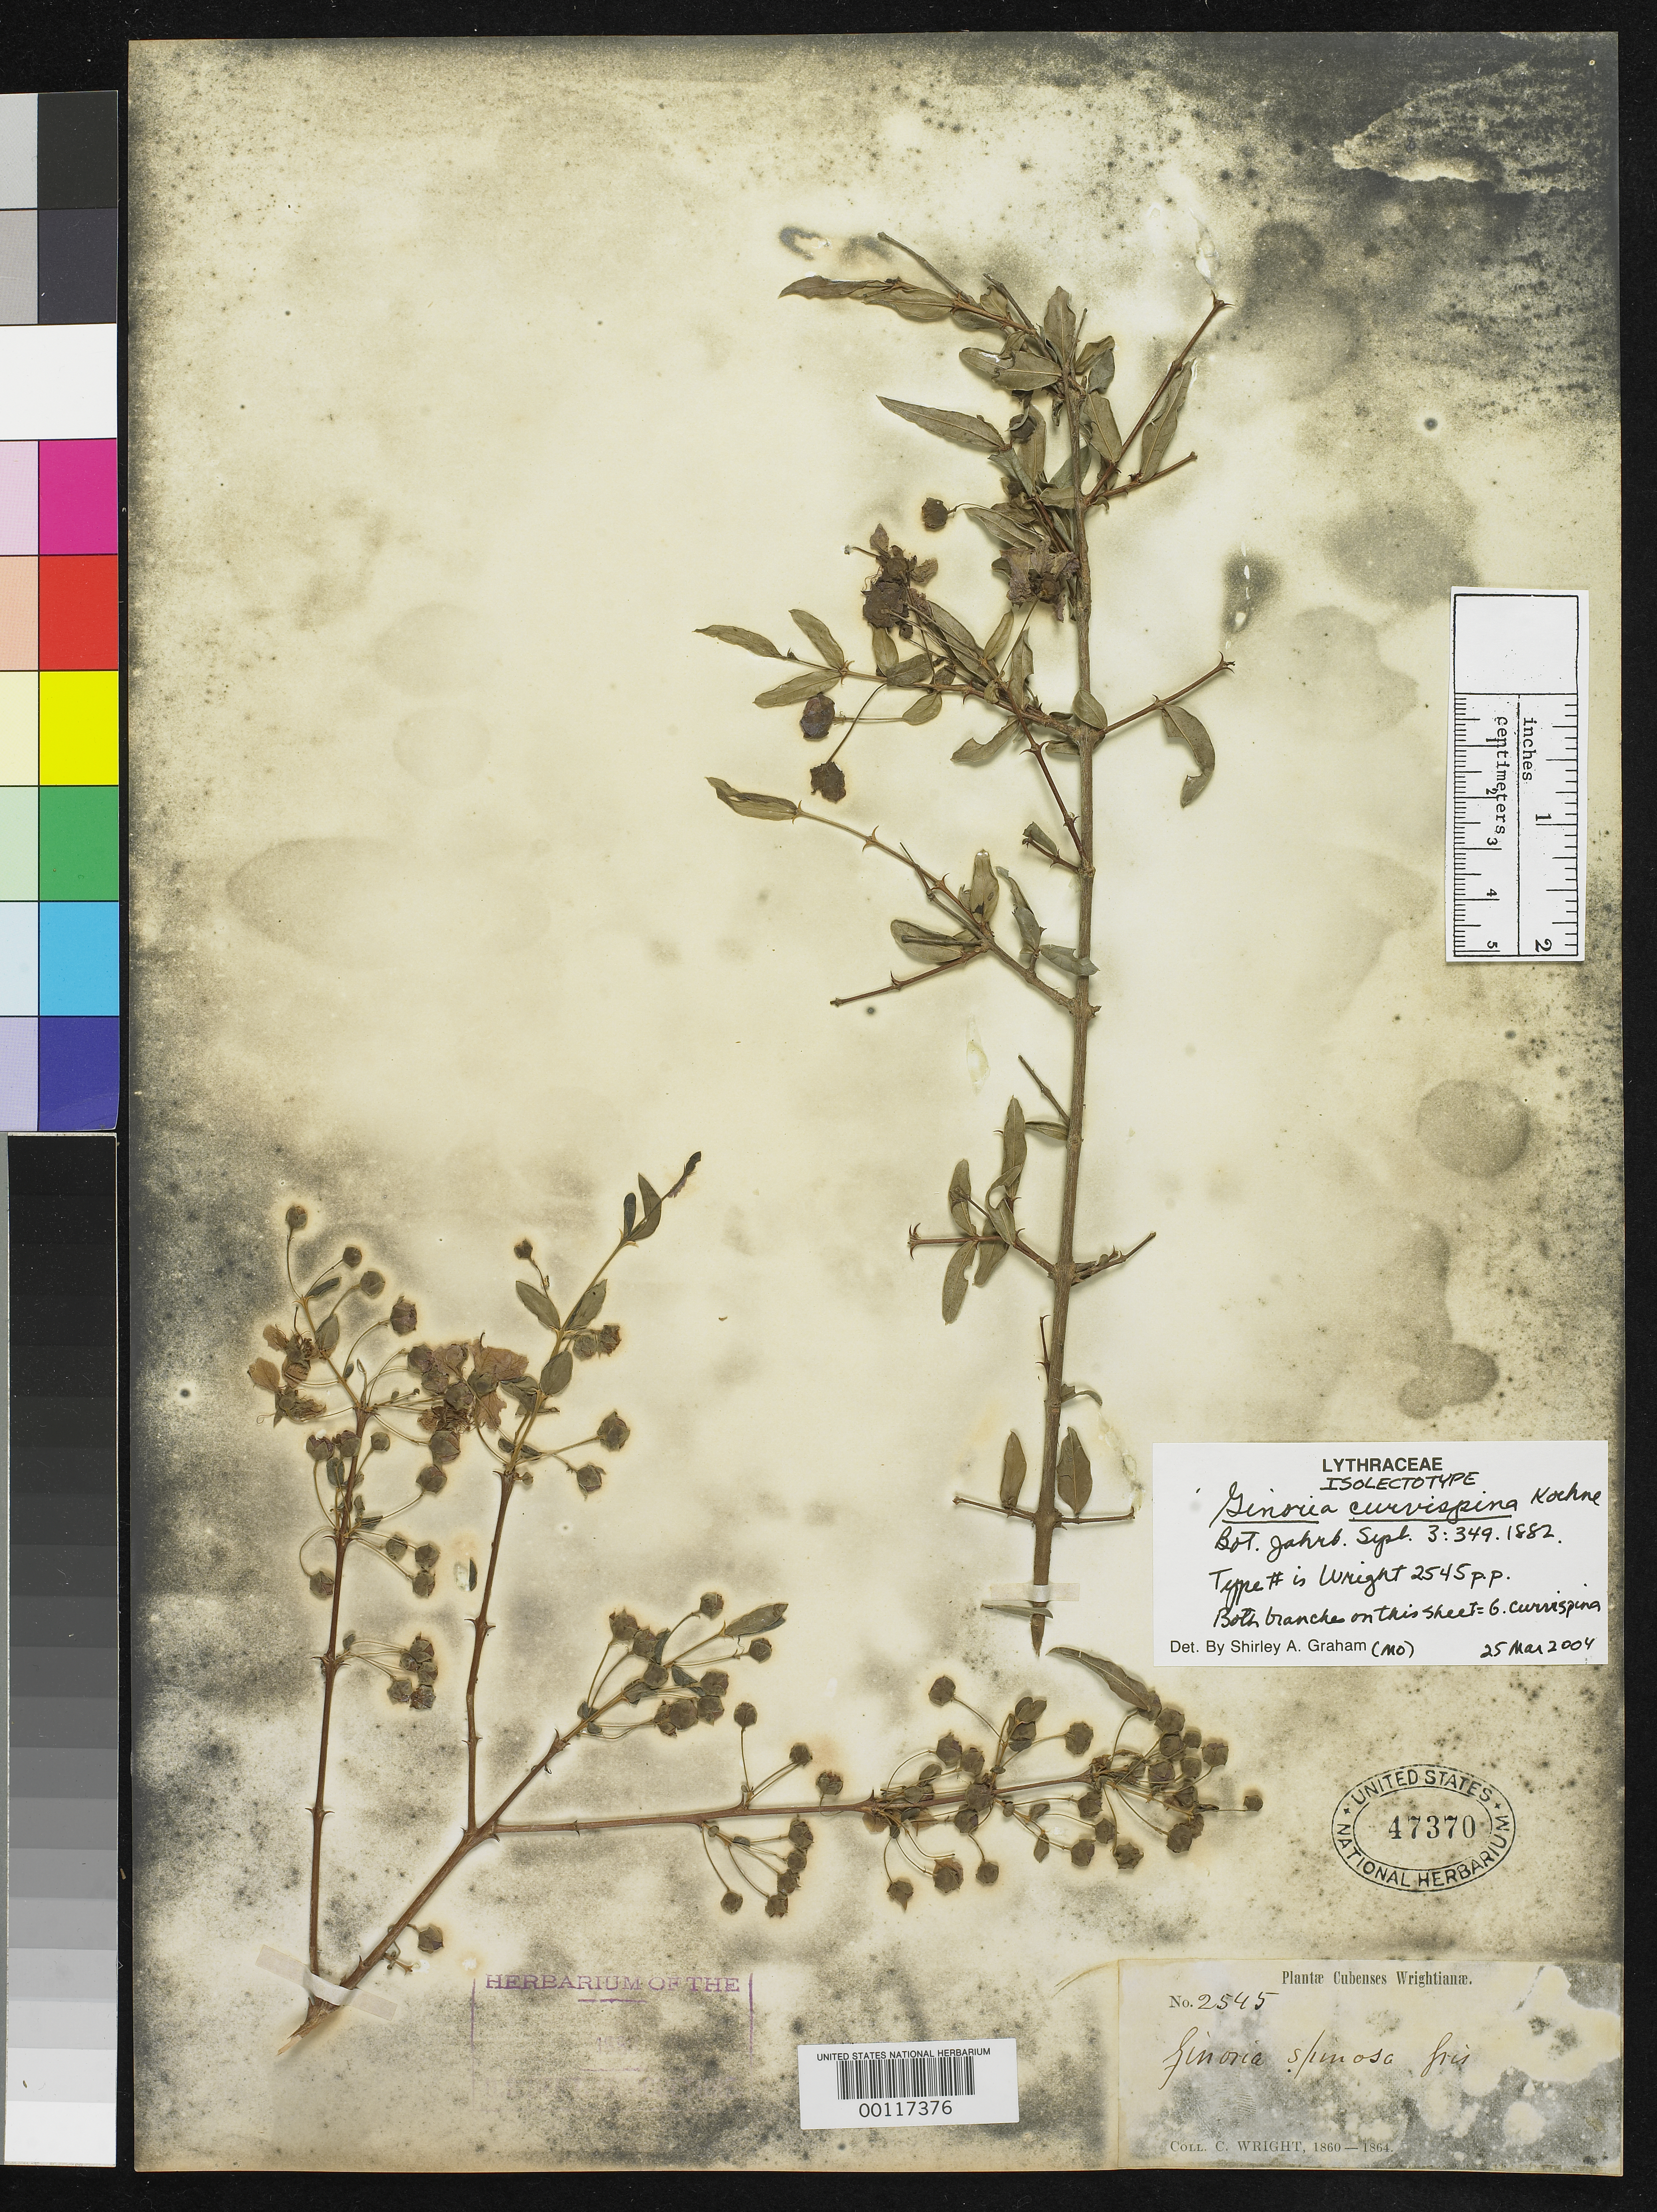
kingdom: Plantae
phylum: Tracheophyta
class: Magnoliopsida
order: Myrtales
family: Lythraceae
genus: Ginoria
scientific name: Ginoria curvispina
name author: Koehne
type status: Type Collection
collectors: C. Wright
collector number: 2545 p.p.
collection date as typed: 1860 to -- --- 1864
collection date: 1860/1864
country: Cuba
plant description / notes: Previously recorded as isotype of Ginoria spinosa Griseb.; both names are based on mixed collection Wright 2545. Annotated as isolectotype by S.A. Graham (2004), apparently ined.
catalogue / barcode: US 47370